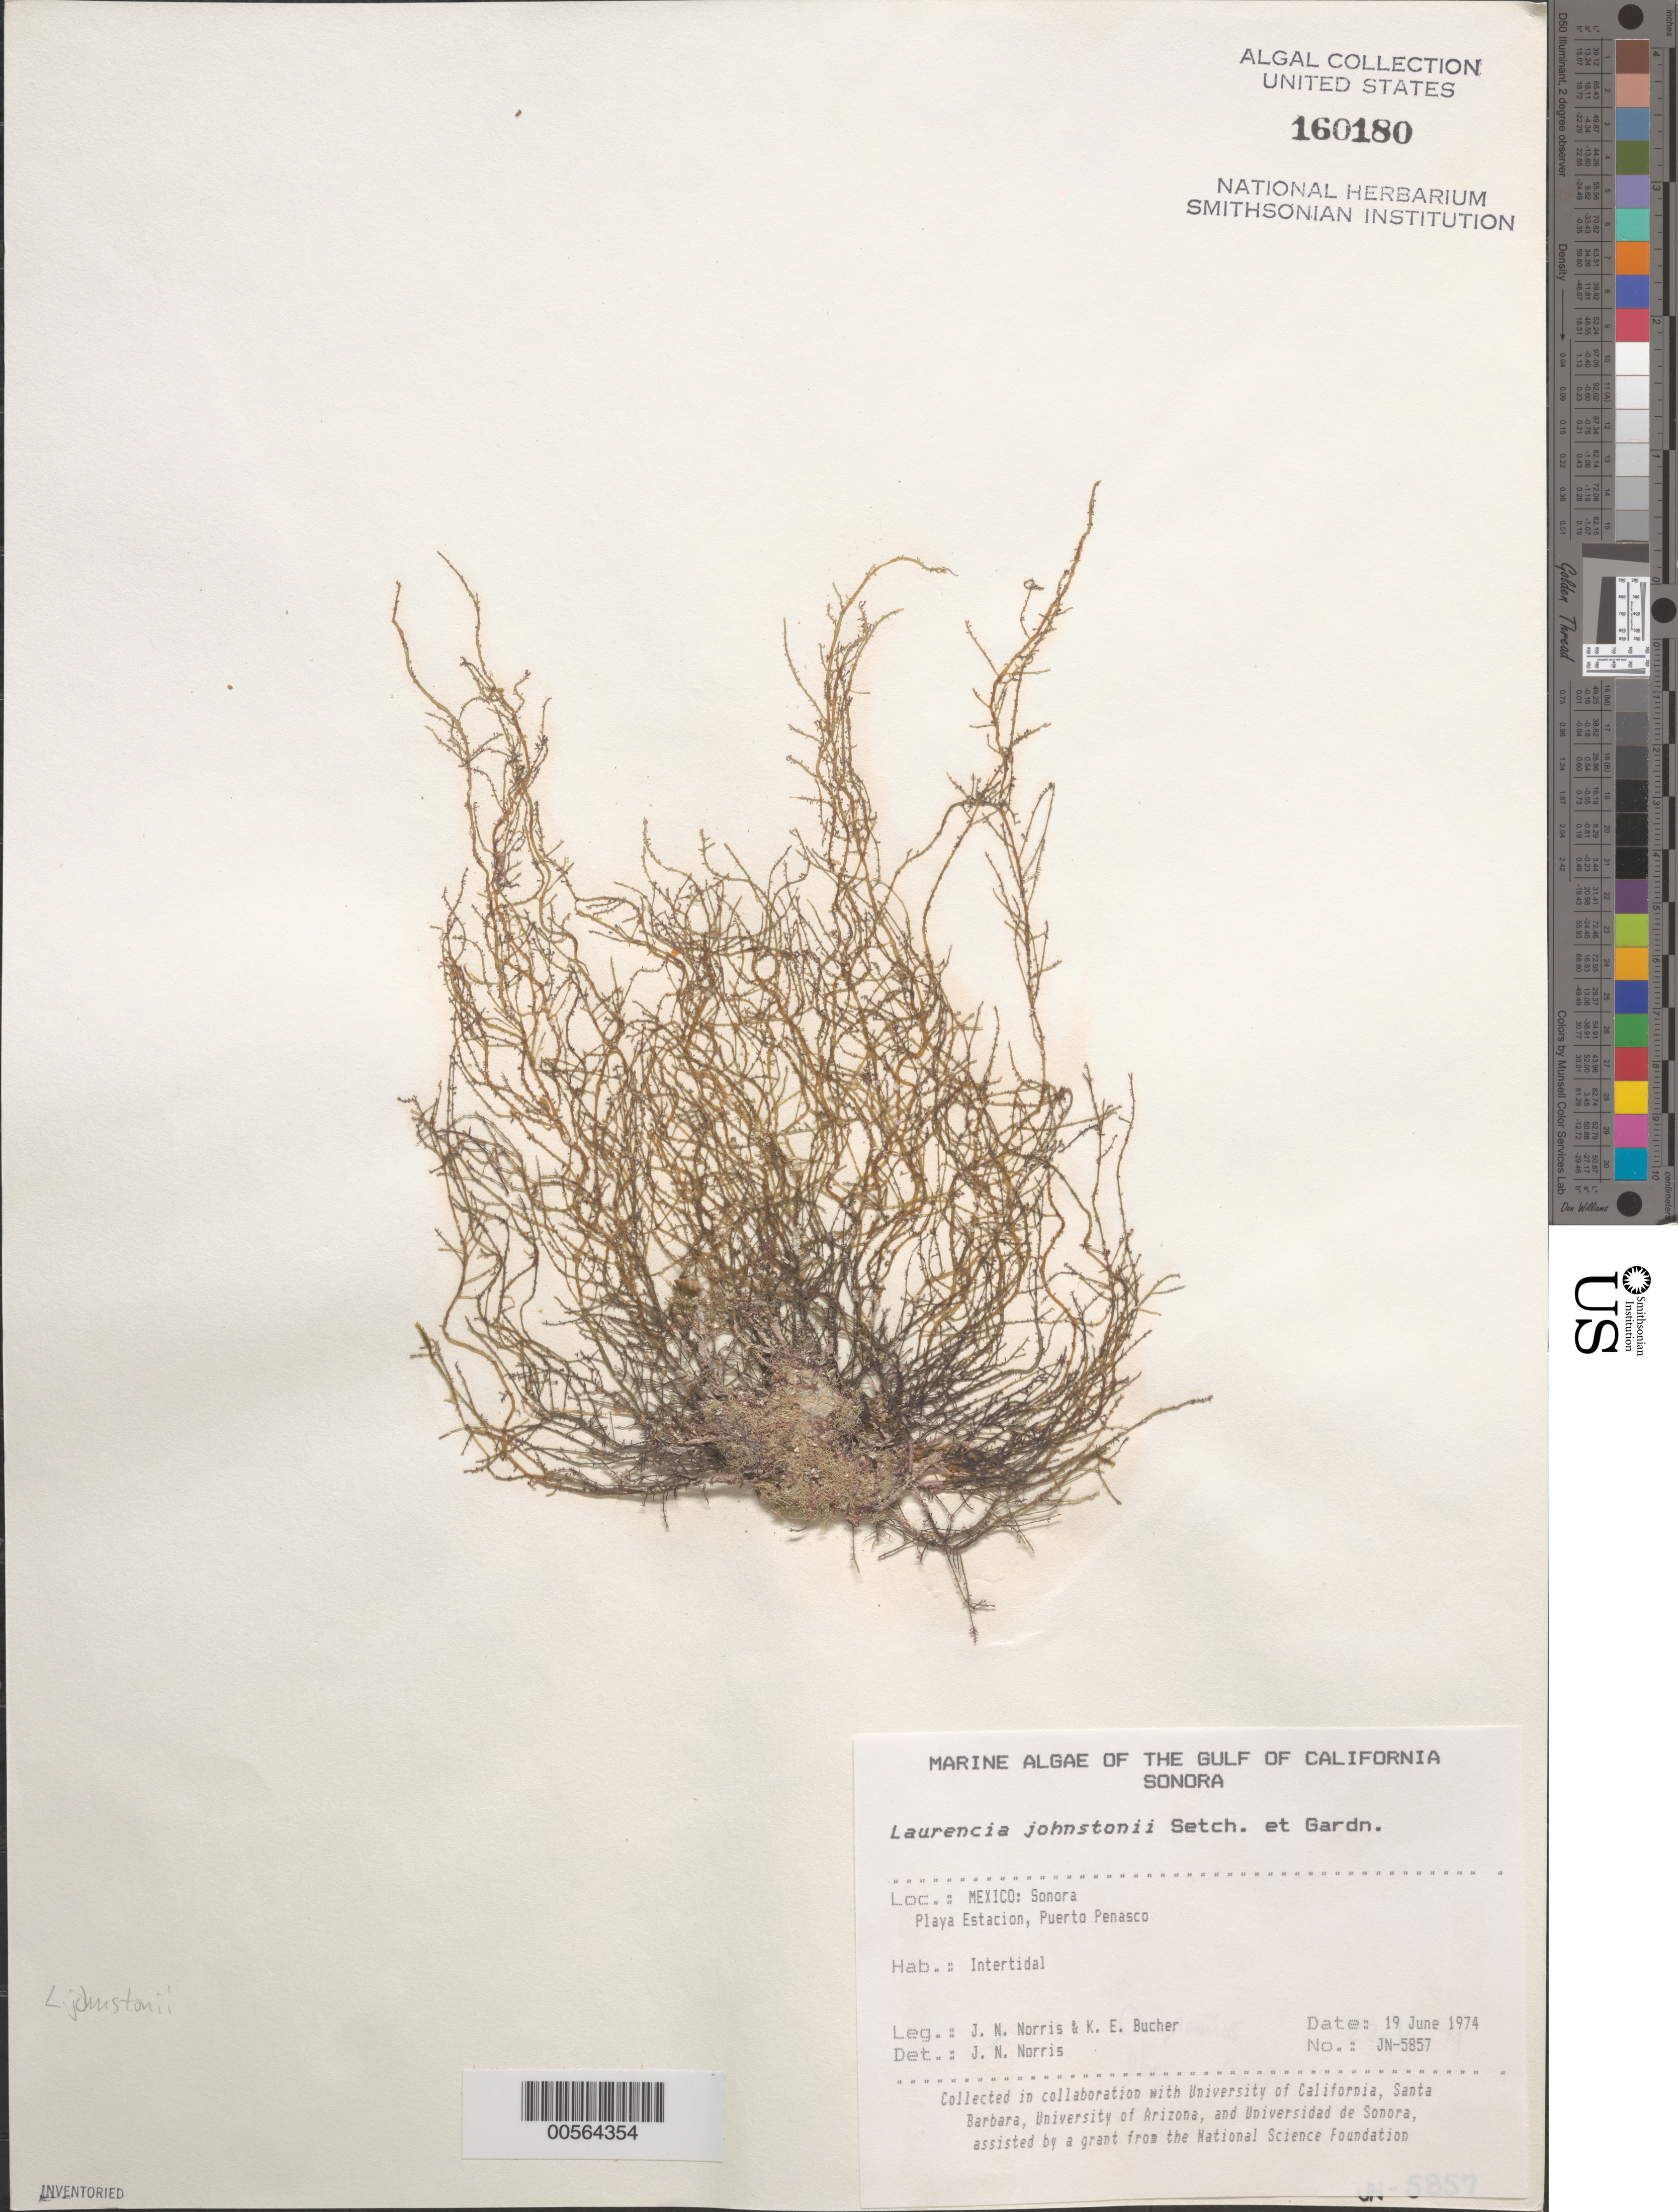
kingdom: Plantae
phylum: Rhodophyta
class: Florideophyceae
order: Ceramiales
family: Rhodomelaceae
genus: Laurencia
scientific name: Laurencia johnstonii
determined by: Norris, James N.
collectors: J. N. Norris & K. E. Bucher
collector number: JN-5857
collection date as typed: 19 Jun 1974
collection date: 1974-06-19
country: Mexico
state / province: Sonora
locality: Playa Estacion, Puerto Penasco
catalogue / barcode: US 160180